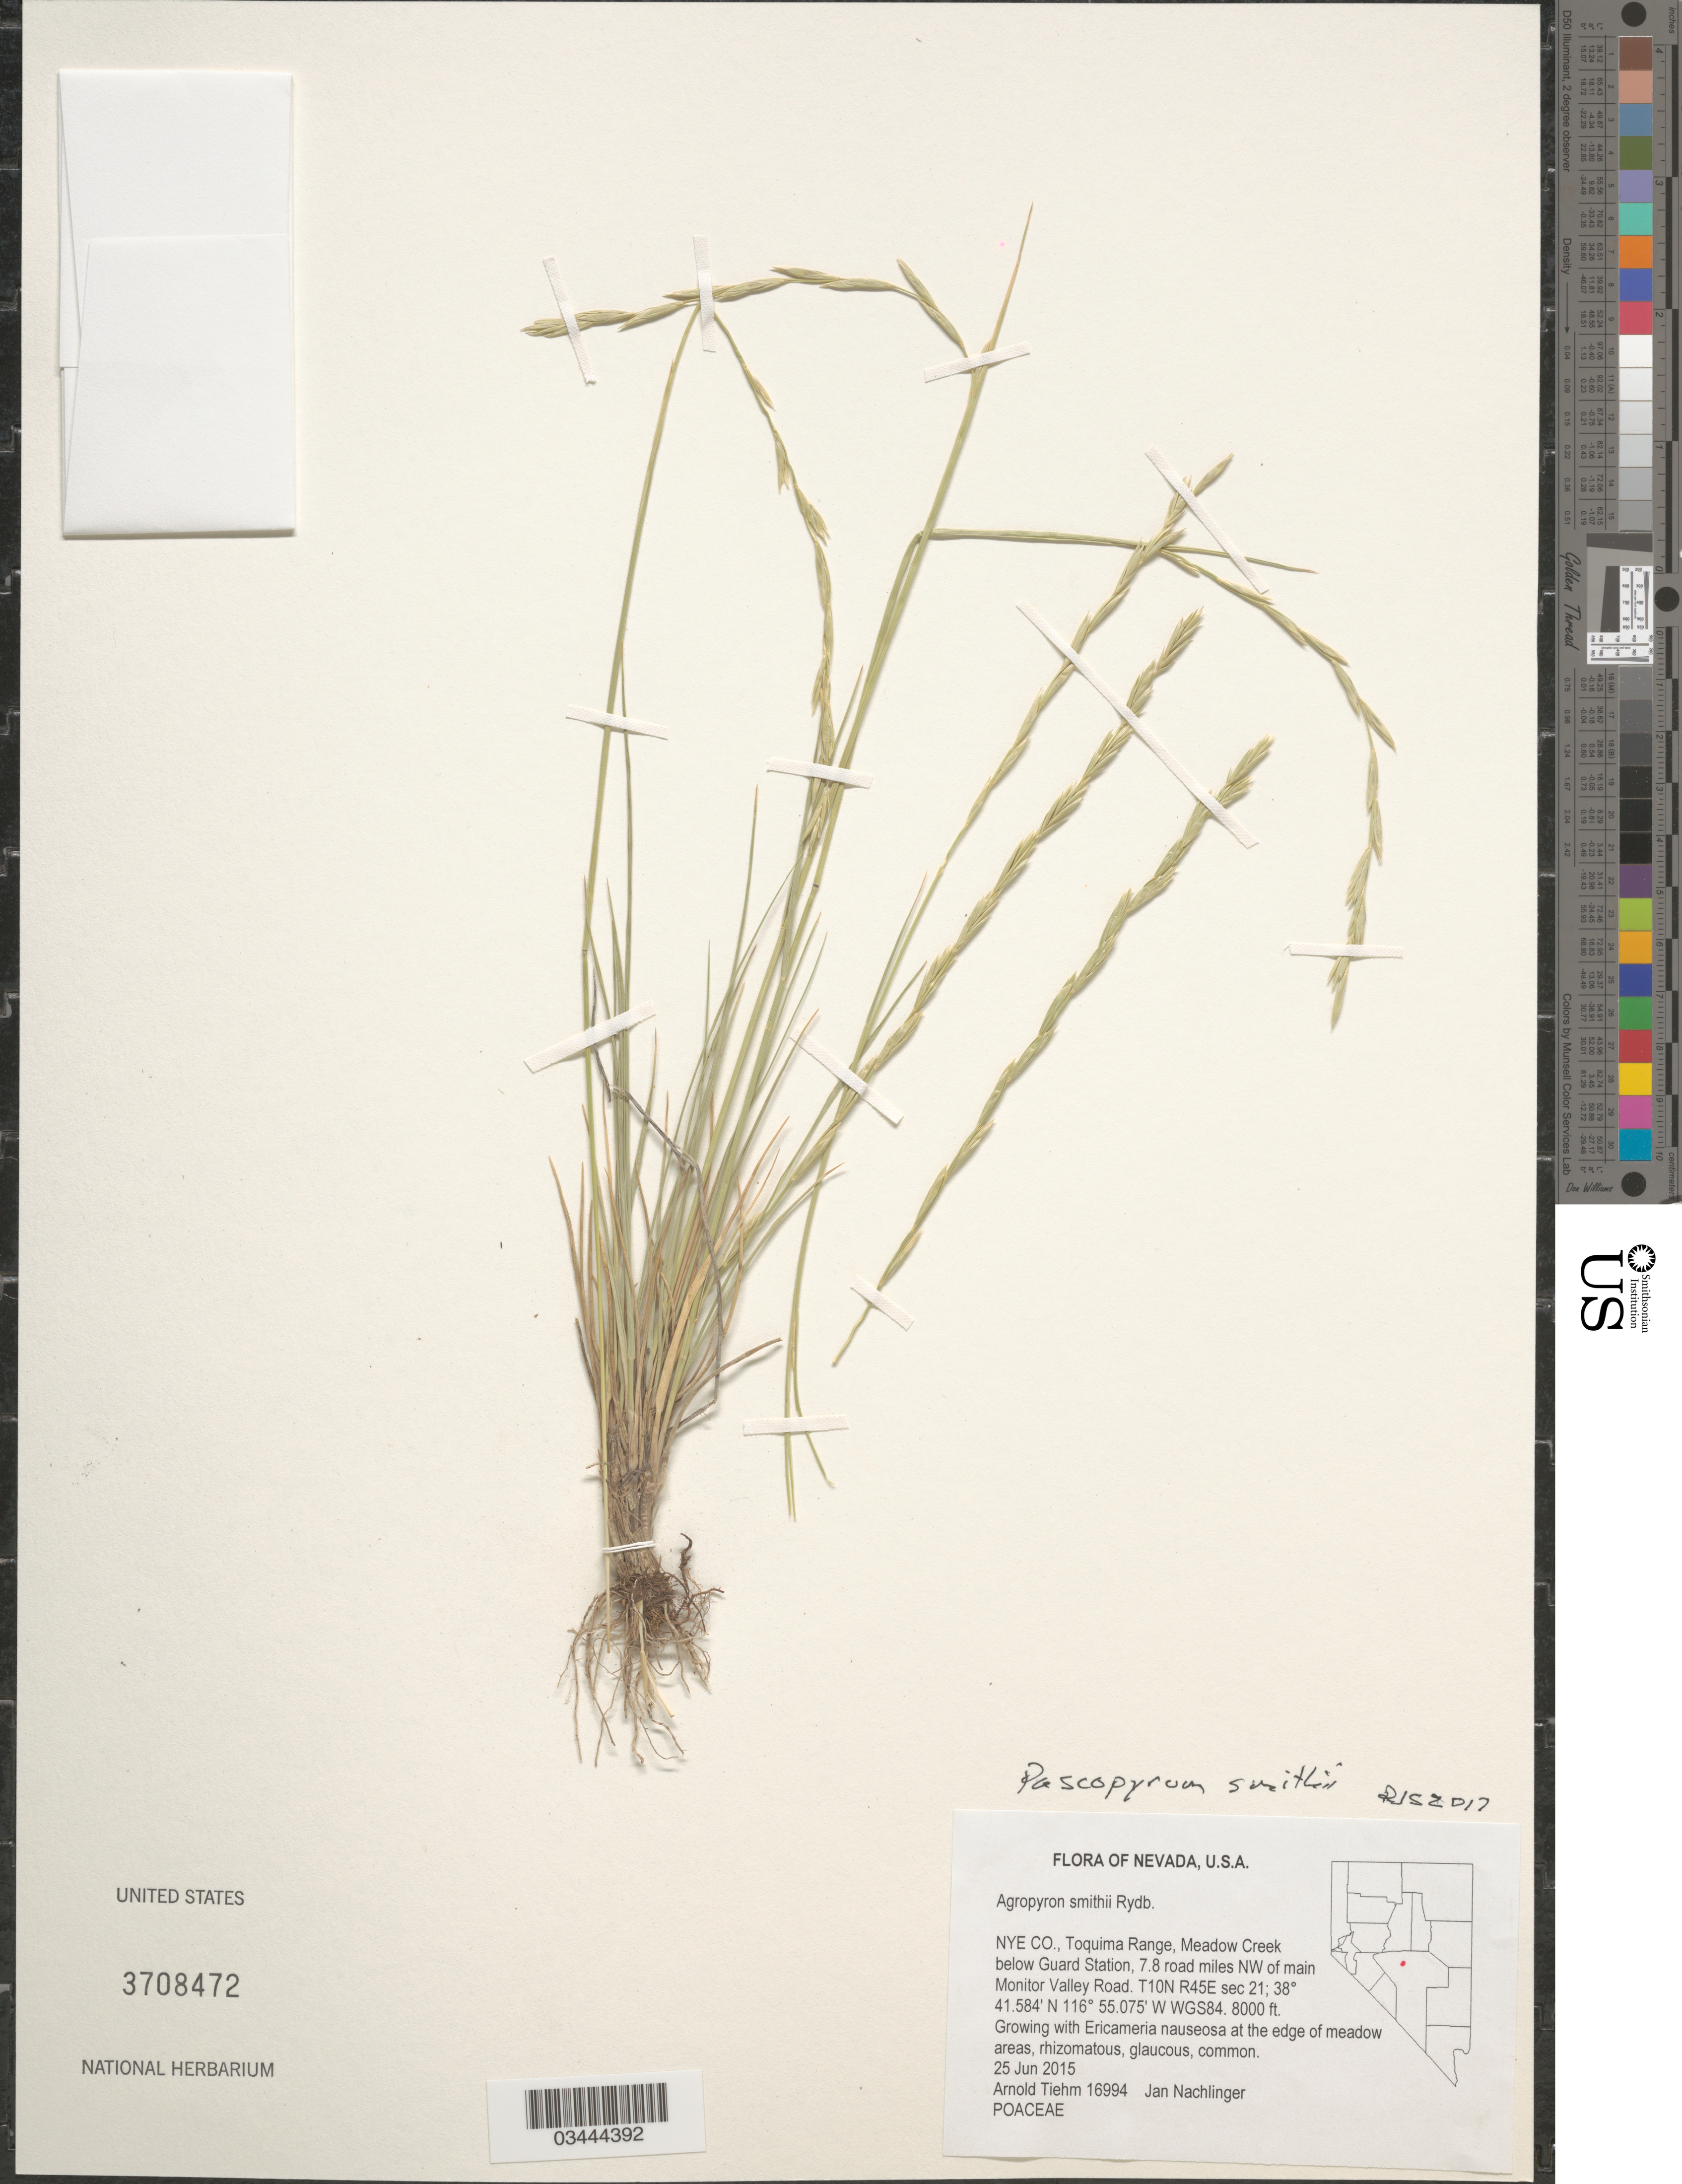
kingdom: Plantae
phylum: Tracheophyta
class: Liliopsida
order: Poales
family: Poaceae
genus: Pascopyrum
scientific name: Pascopyrum smithii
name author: (Rydb.) Barkworth & Dewey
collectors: A. Tiehm & J. Nachlinger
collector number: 16994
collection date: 2015-06-25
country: United States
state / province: Nevada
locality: Nye Co., Toquima Range, Meadow Creek below Guard Station, 7.8 road miles NW of main Monitor Valley Road. T10N R45E sec 21; WGS84.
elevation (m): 2438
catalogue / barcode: US 3708472